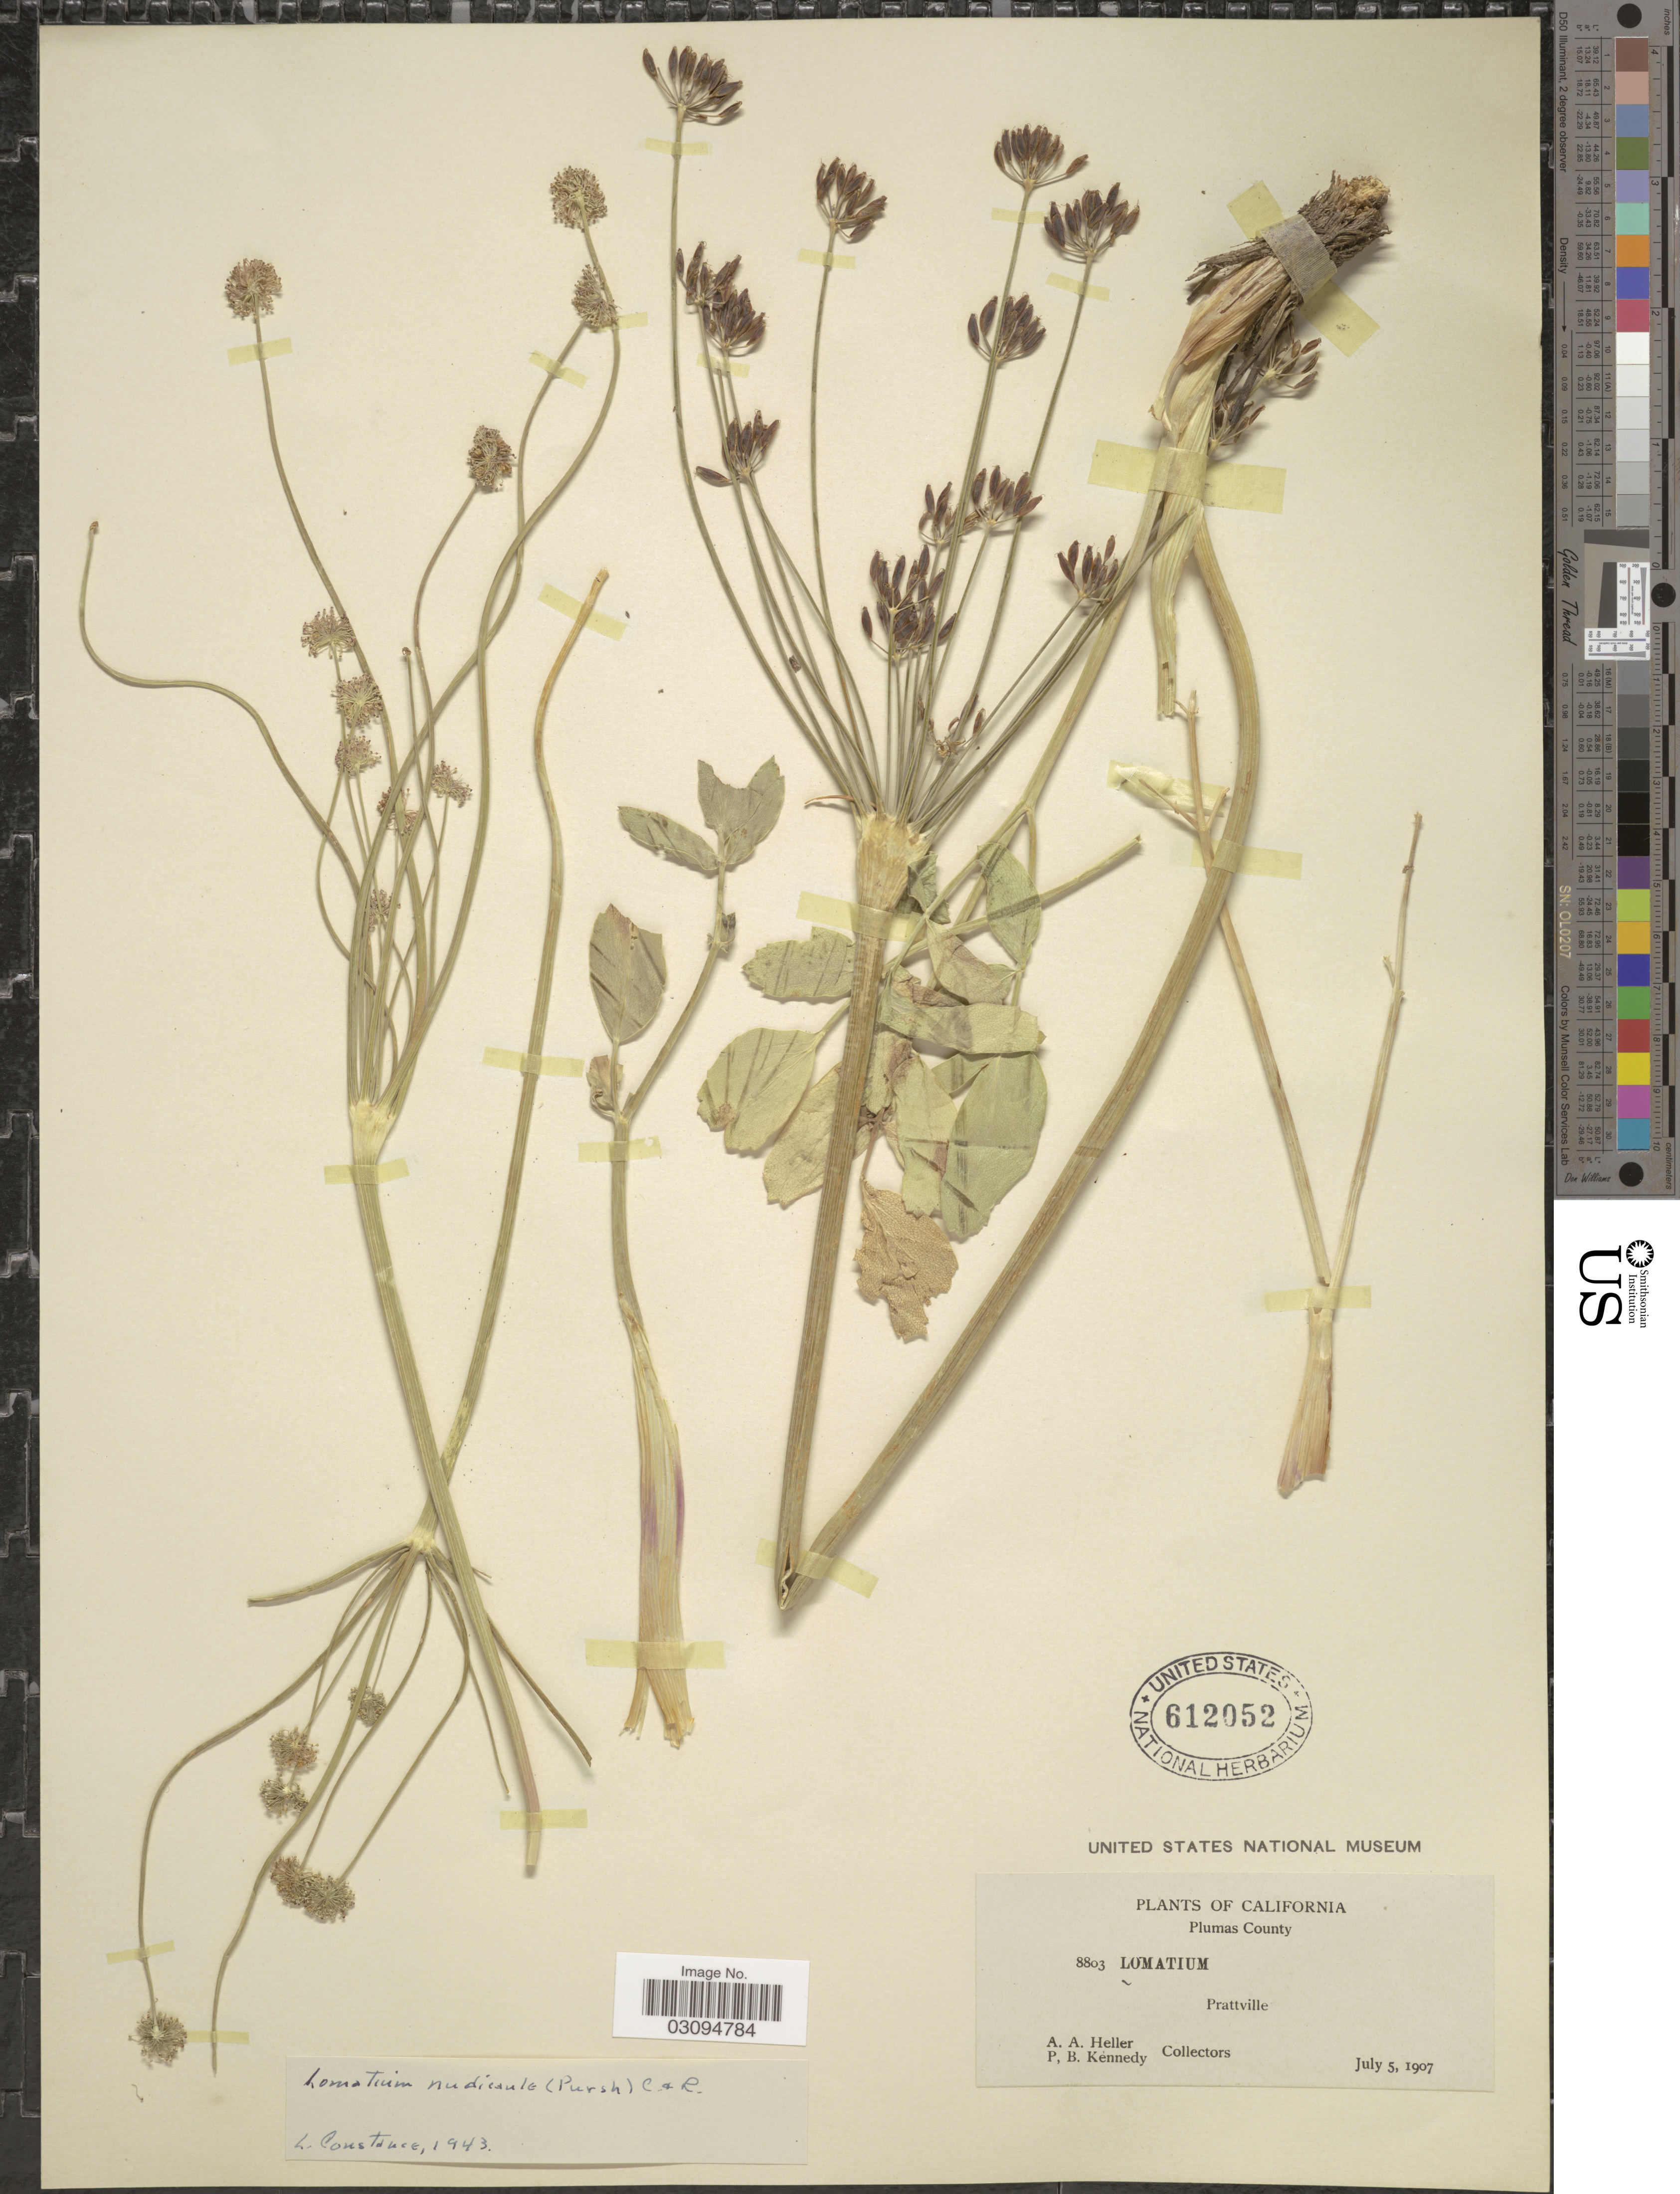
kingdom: Plantae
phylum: Tracheophyta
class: Magnoliopsida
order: Apiales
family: Apiaceae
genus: Lomatium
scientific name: Lomatium nudicaule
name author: (Pursh) J.M. Coult. & Rose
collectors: A. A. Heller & P. B. Kennedy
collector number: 8803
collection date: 1907-07-05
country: United States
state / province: California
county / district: Plumas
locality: Plumas County. Prattville.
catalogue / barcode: US 612052